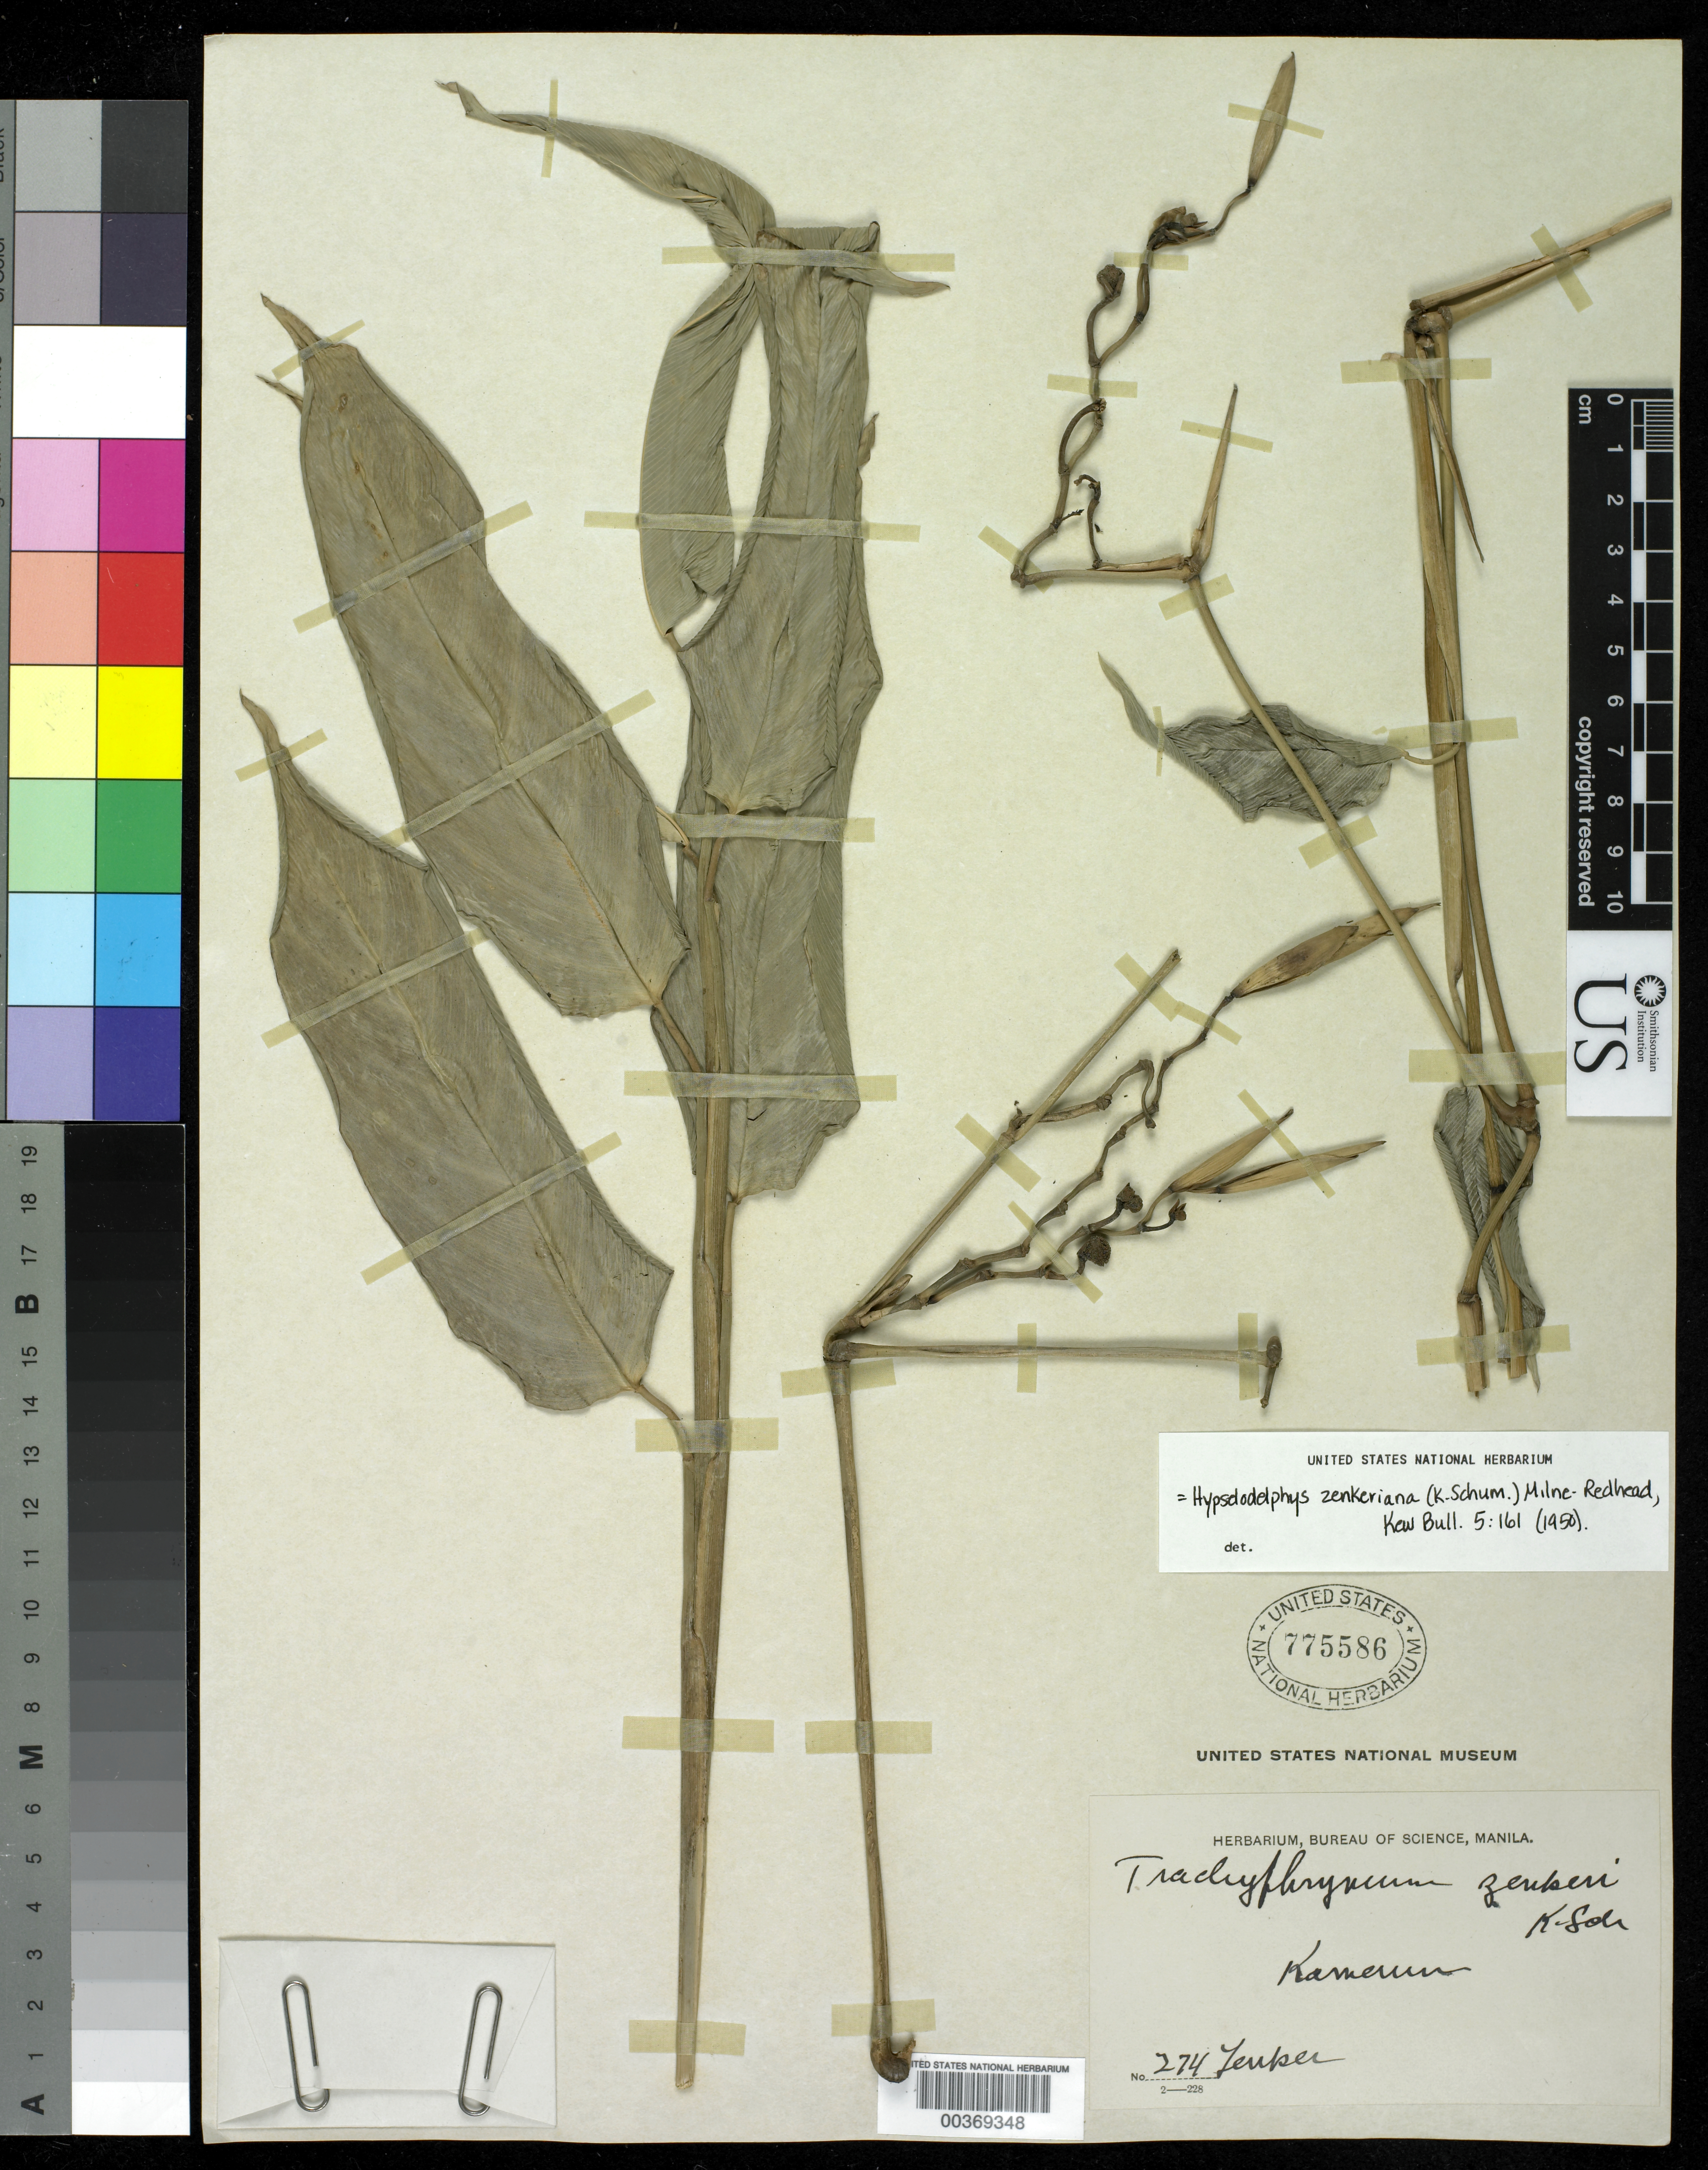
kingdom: Plantae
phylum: Tracheophyta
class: Liliopsida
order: Zingiberales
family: Marantaceae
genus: Hypselodelphys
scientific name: Hypselodelphys zenkeriana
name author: (K. Schum.) Milne-Redh.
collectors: G. A. Zenker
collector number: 274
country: Cameroon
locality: Kamerun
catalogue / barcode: US 775586